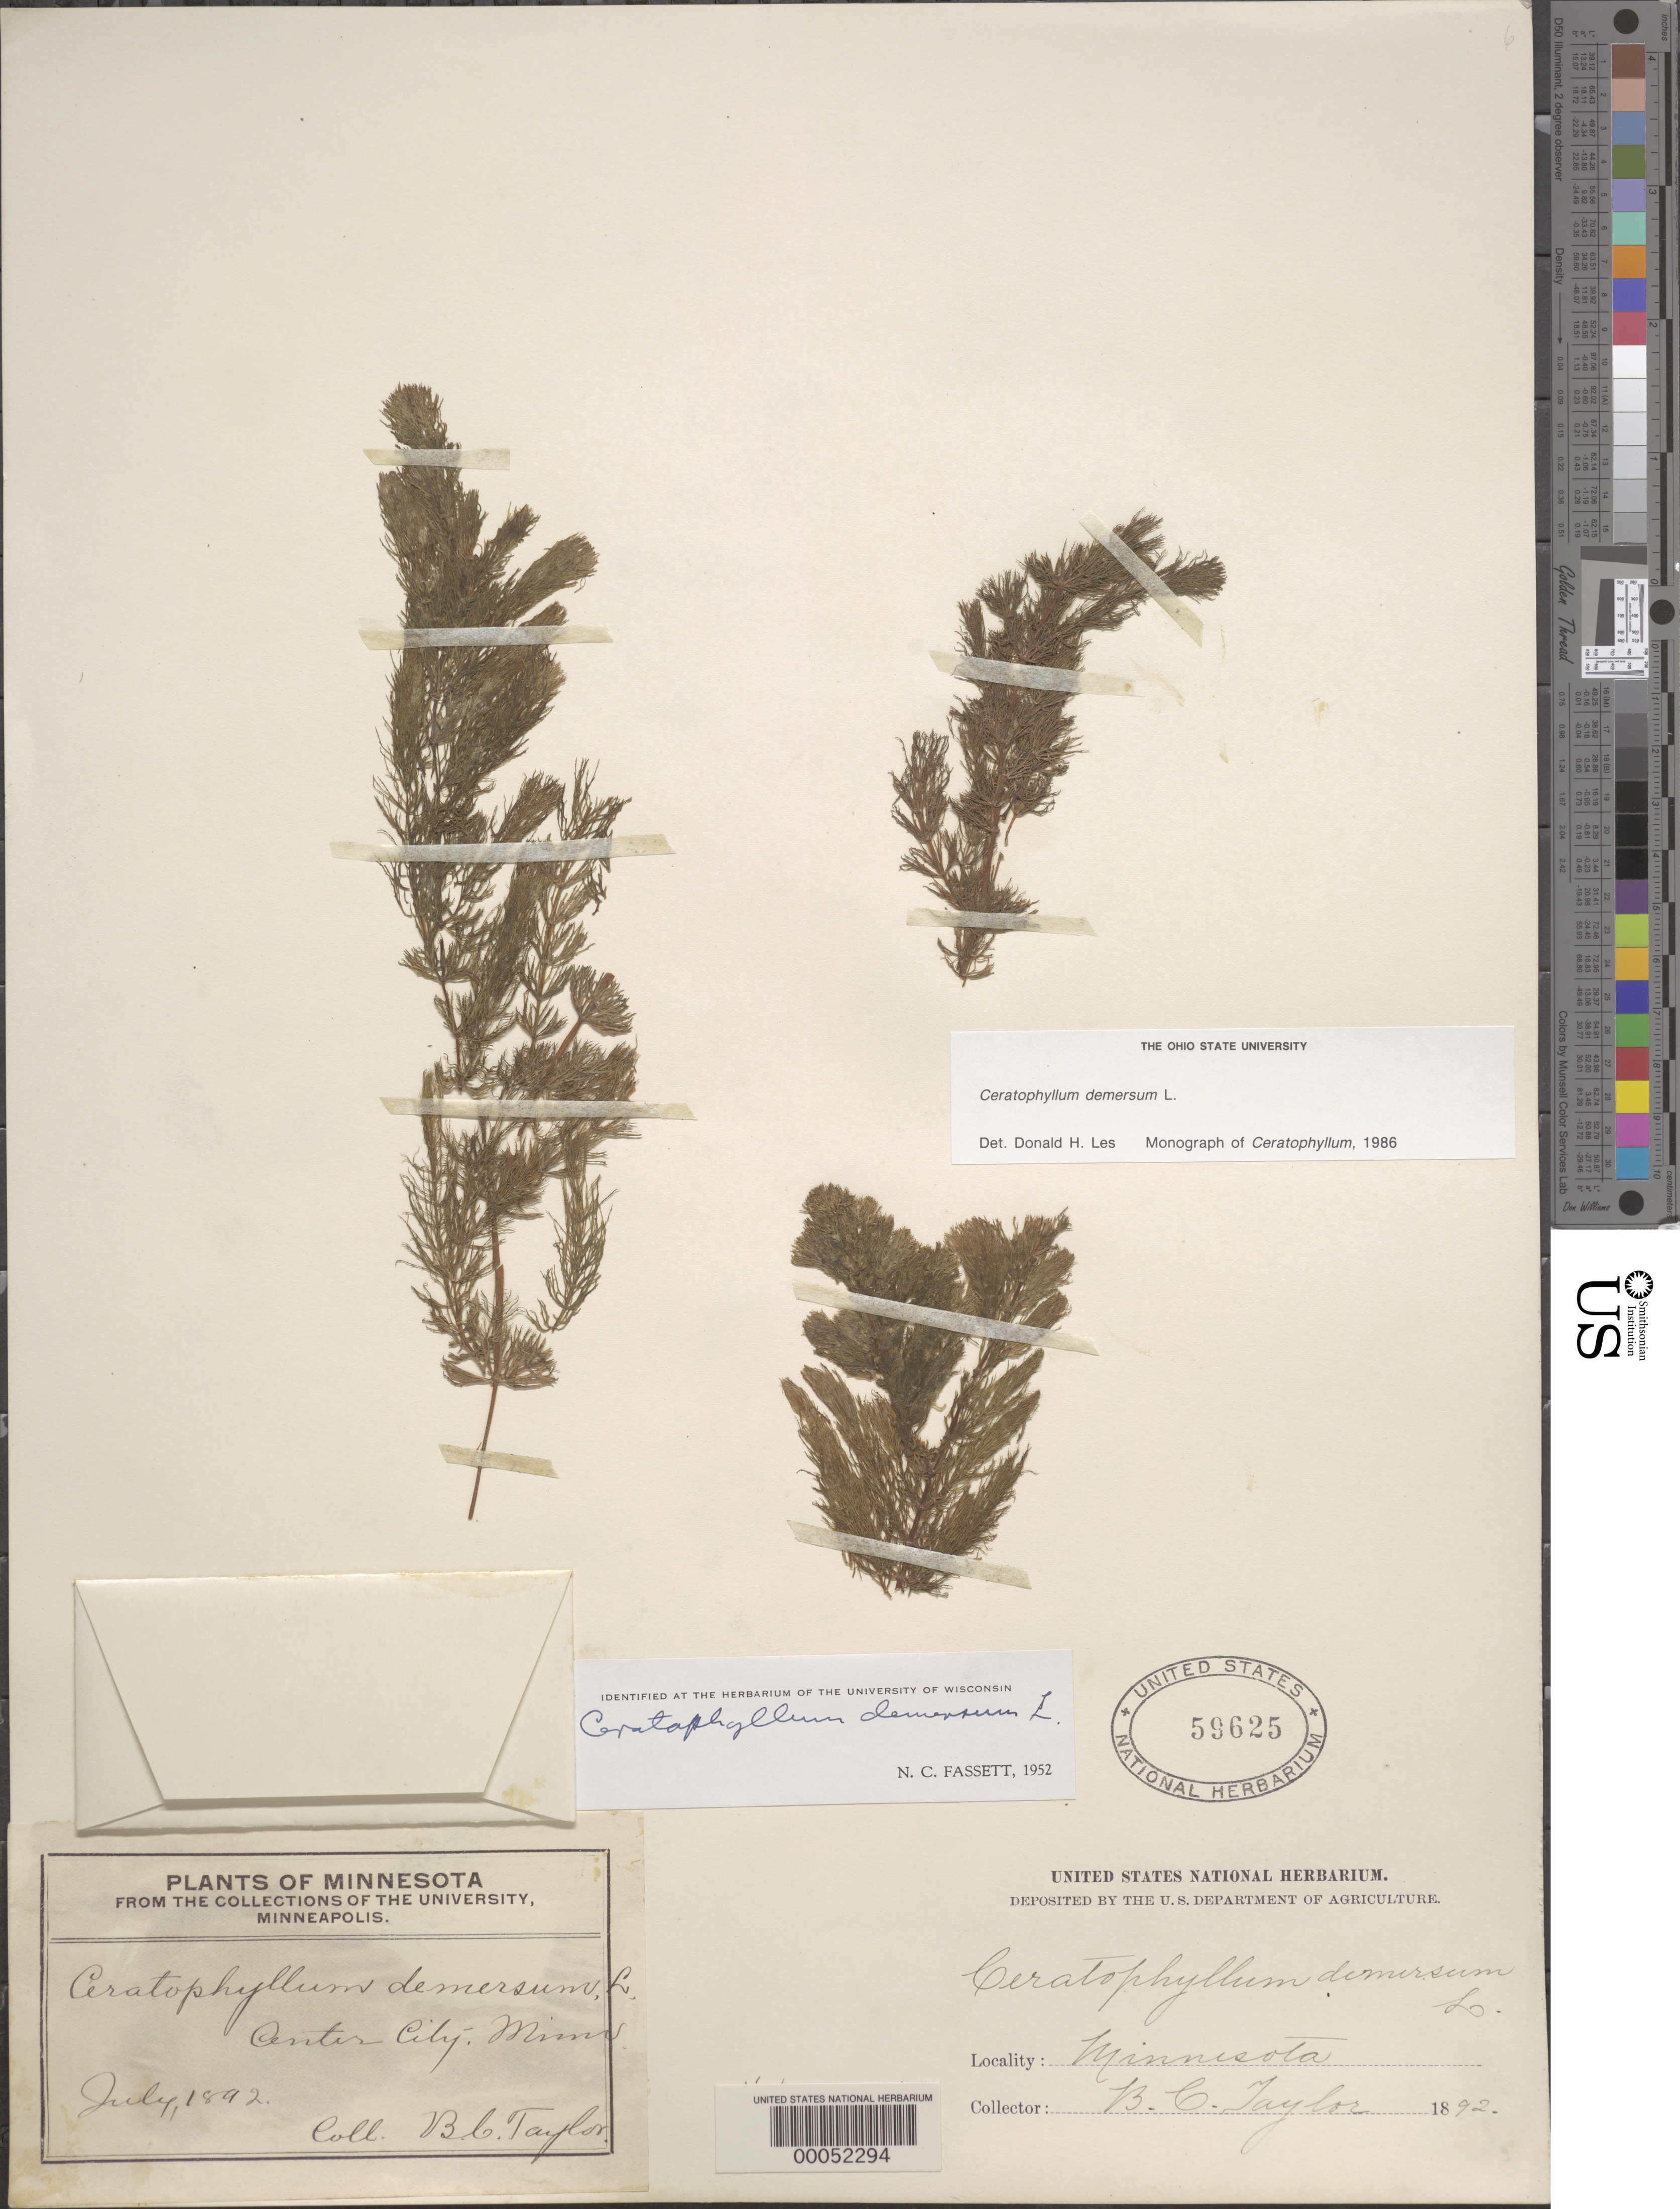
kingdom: Plantae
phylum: Tracheophyta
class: Magnoliopsida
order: Ceratophyllales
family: Ceratophyllaceae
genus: Ceratophyllum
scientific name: Ceratophyllum demersum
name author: L.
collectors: B. C. Taylor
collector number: Unlabel.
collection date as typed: Jul 1892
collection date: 1892-07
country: United States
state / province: Minnesota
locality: Center city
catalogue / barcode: US 59625